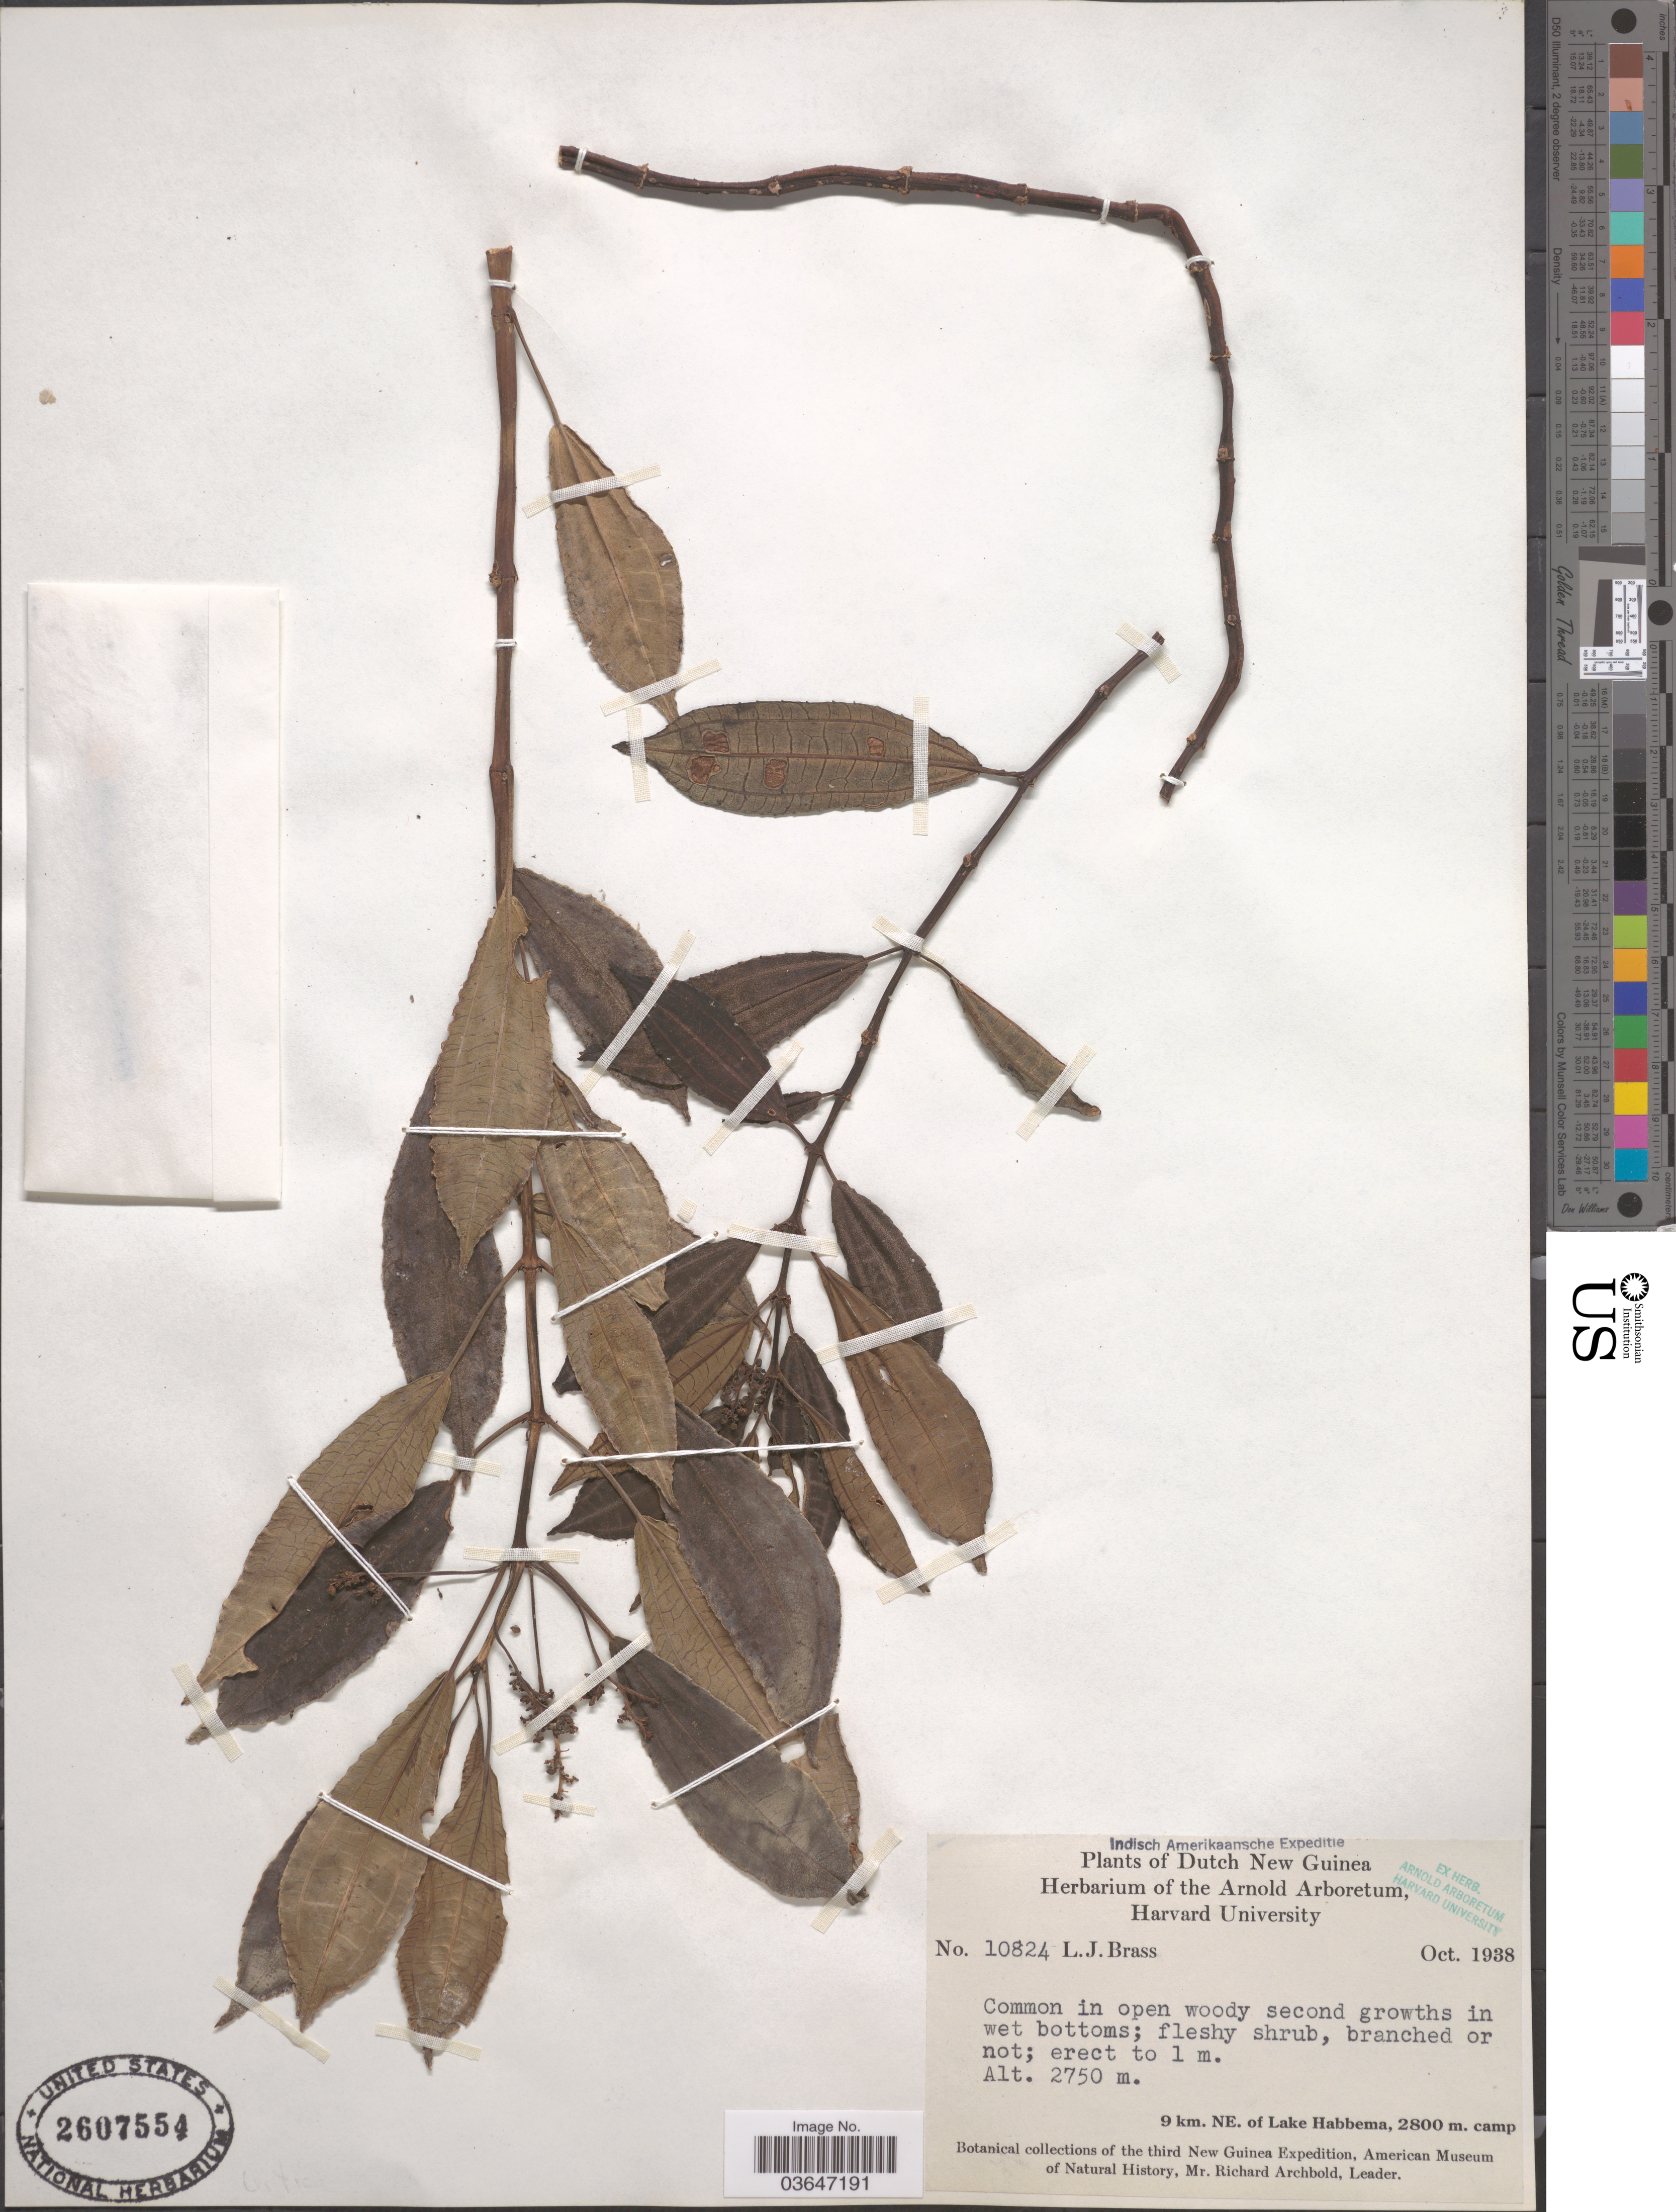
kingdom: Plantae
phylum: Tracheophyta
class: Magnoliopsida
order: Proteales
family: Proteaceae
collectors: L. J. Brass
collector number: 10824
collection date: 1938-10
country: Indonesia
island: New Guinea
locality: Dutch New Guinea. 9 km. NE. of Lake Habbema.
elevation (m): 2800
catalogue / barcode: US 2607554